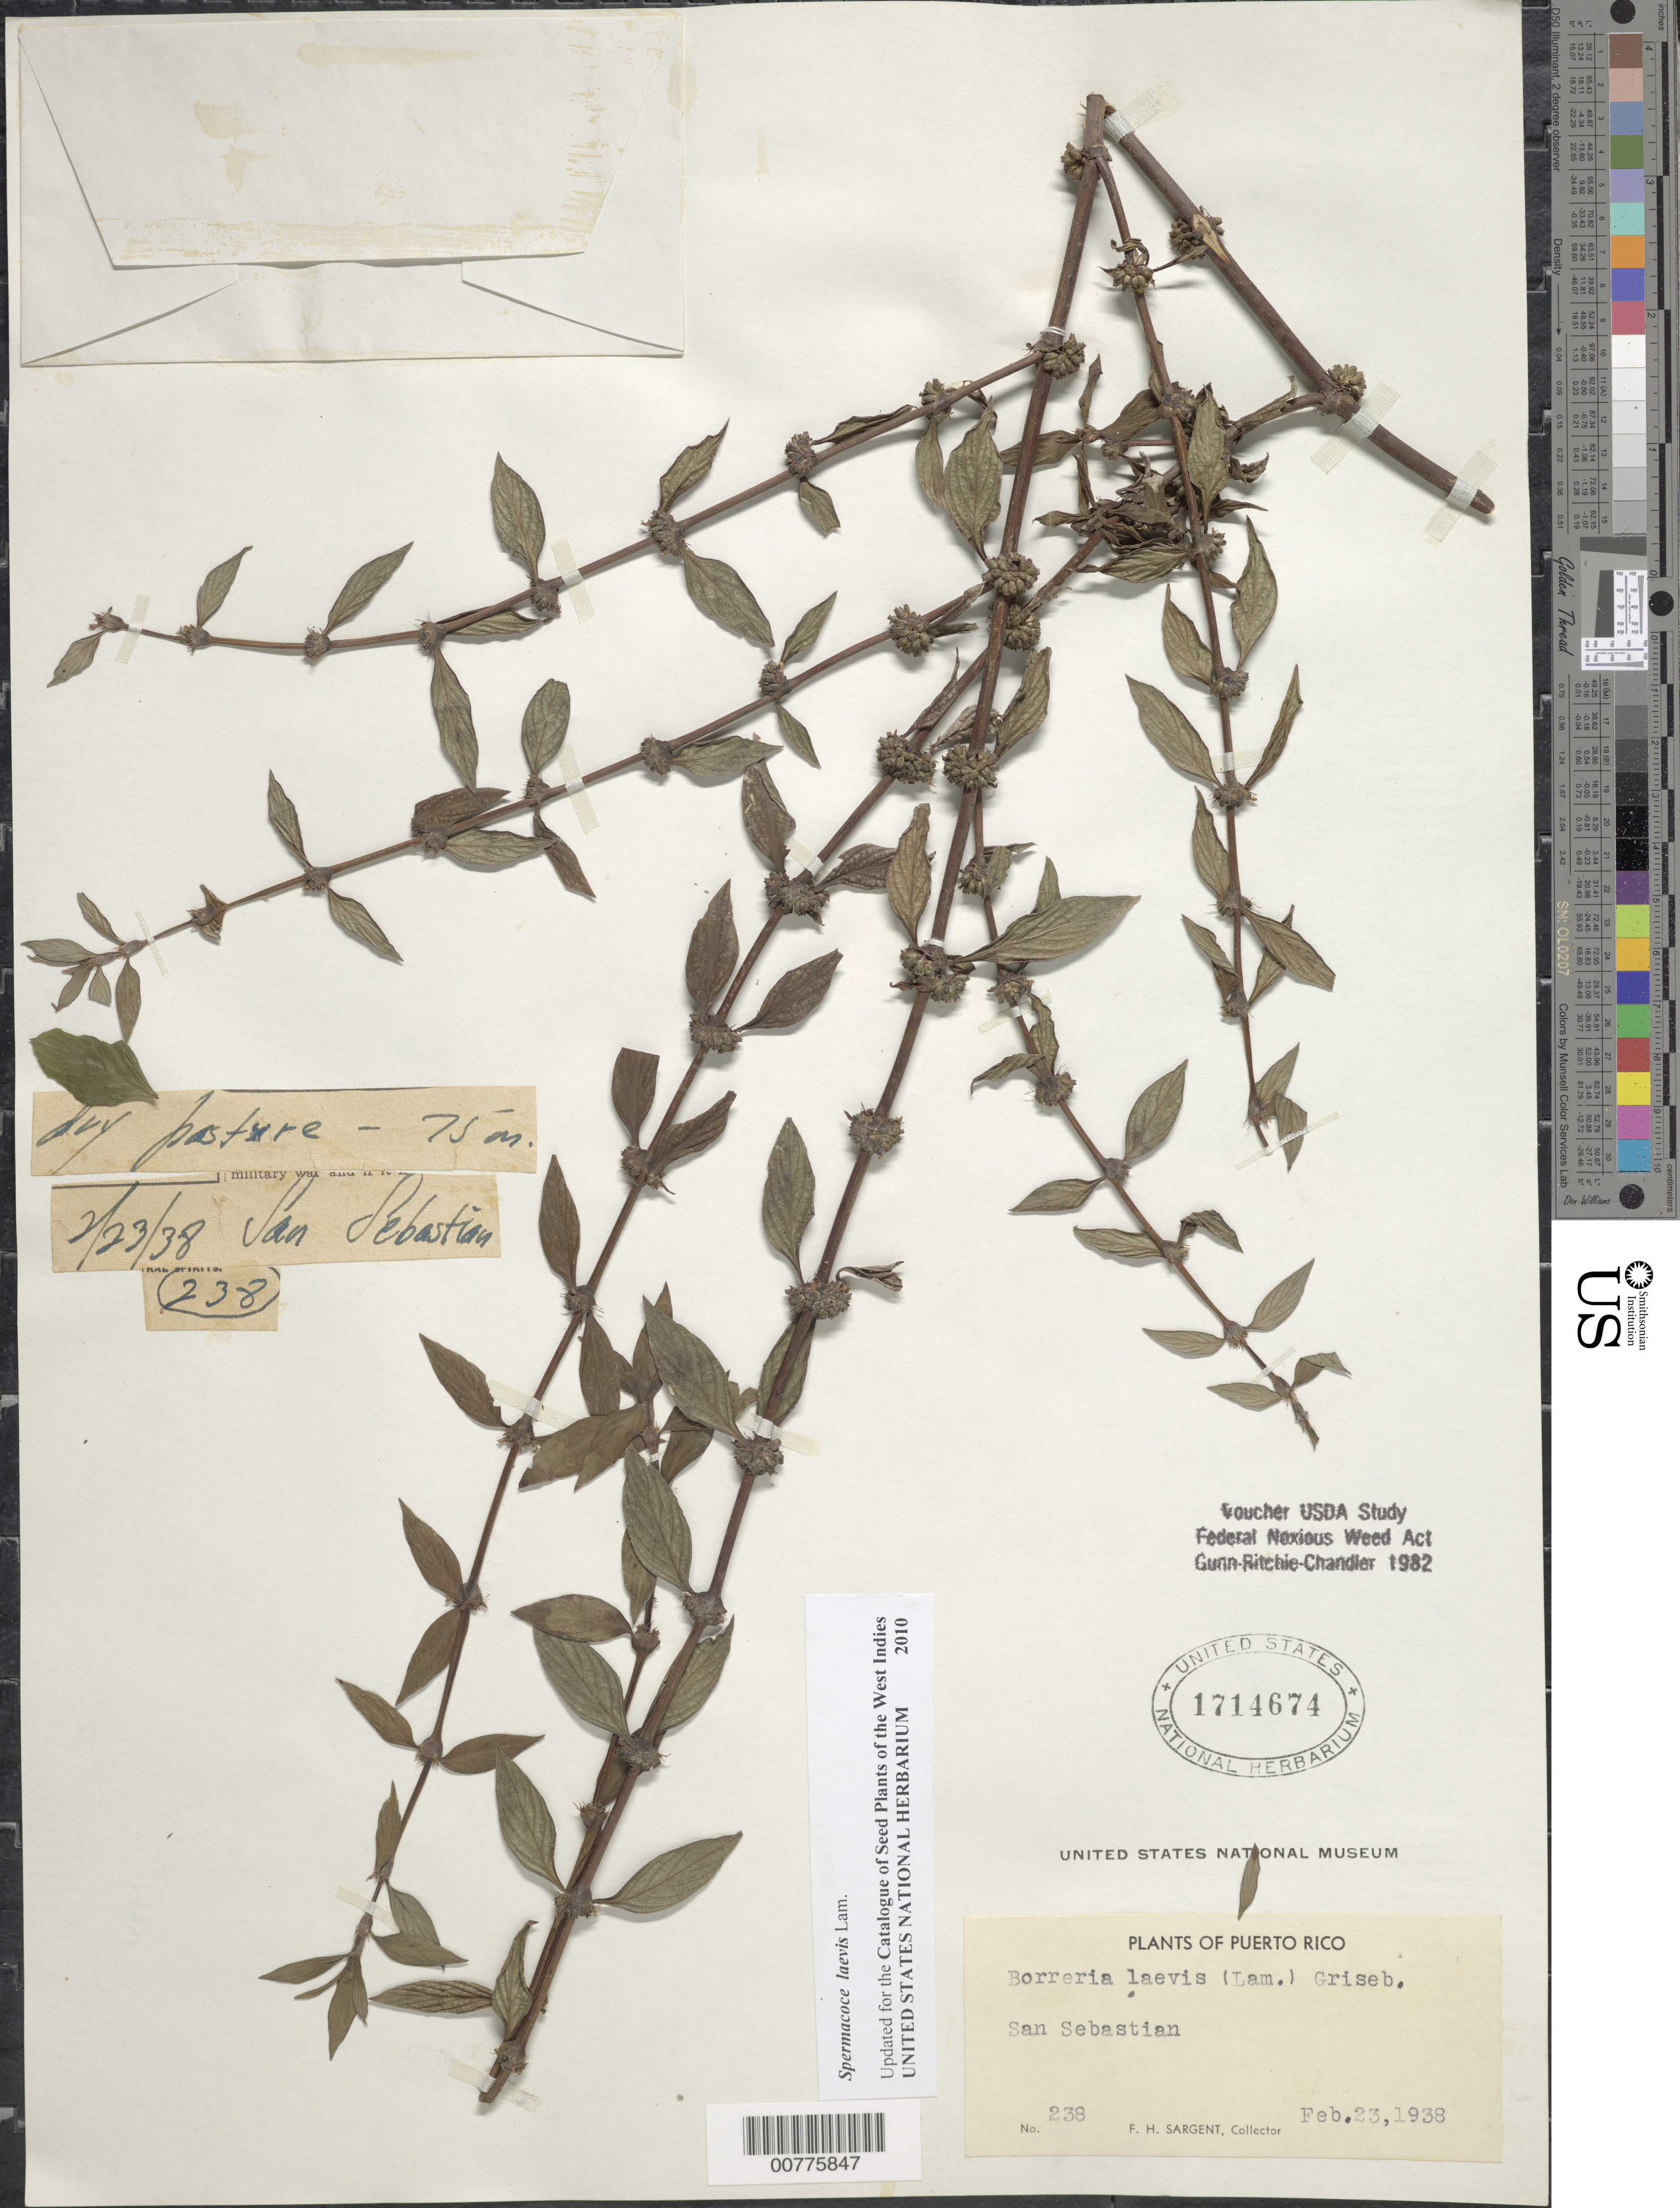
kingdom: Plantae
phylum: Tracheophyta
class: Magnoliopsida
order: Gentianales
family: Rubiaceae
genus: Spermacoce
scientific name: Spermacoce laevis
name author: Lam.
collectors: F. H. Sargent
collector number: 238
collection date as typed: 23 Feb 1938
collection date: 1938-02-23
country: Puerto Rico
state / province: San Sebastián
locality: San Sebastian, dry pasture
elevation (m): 75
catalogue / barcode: US 1714674